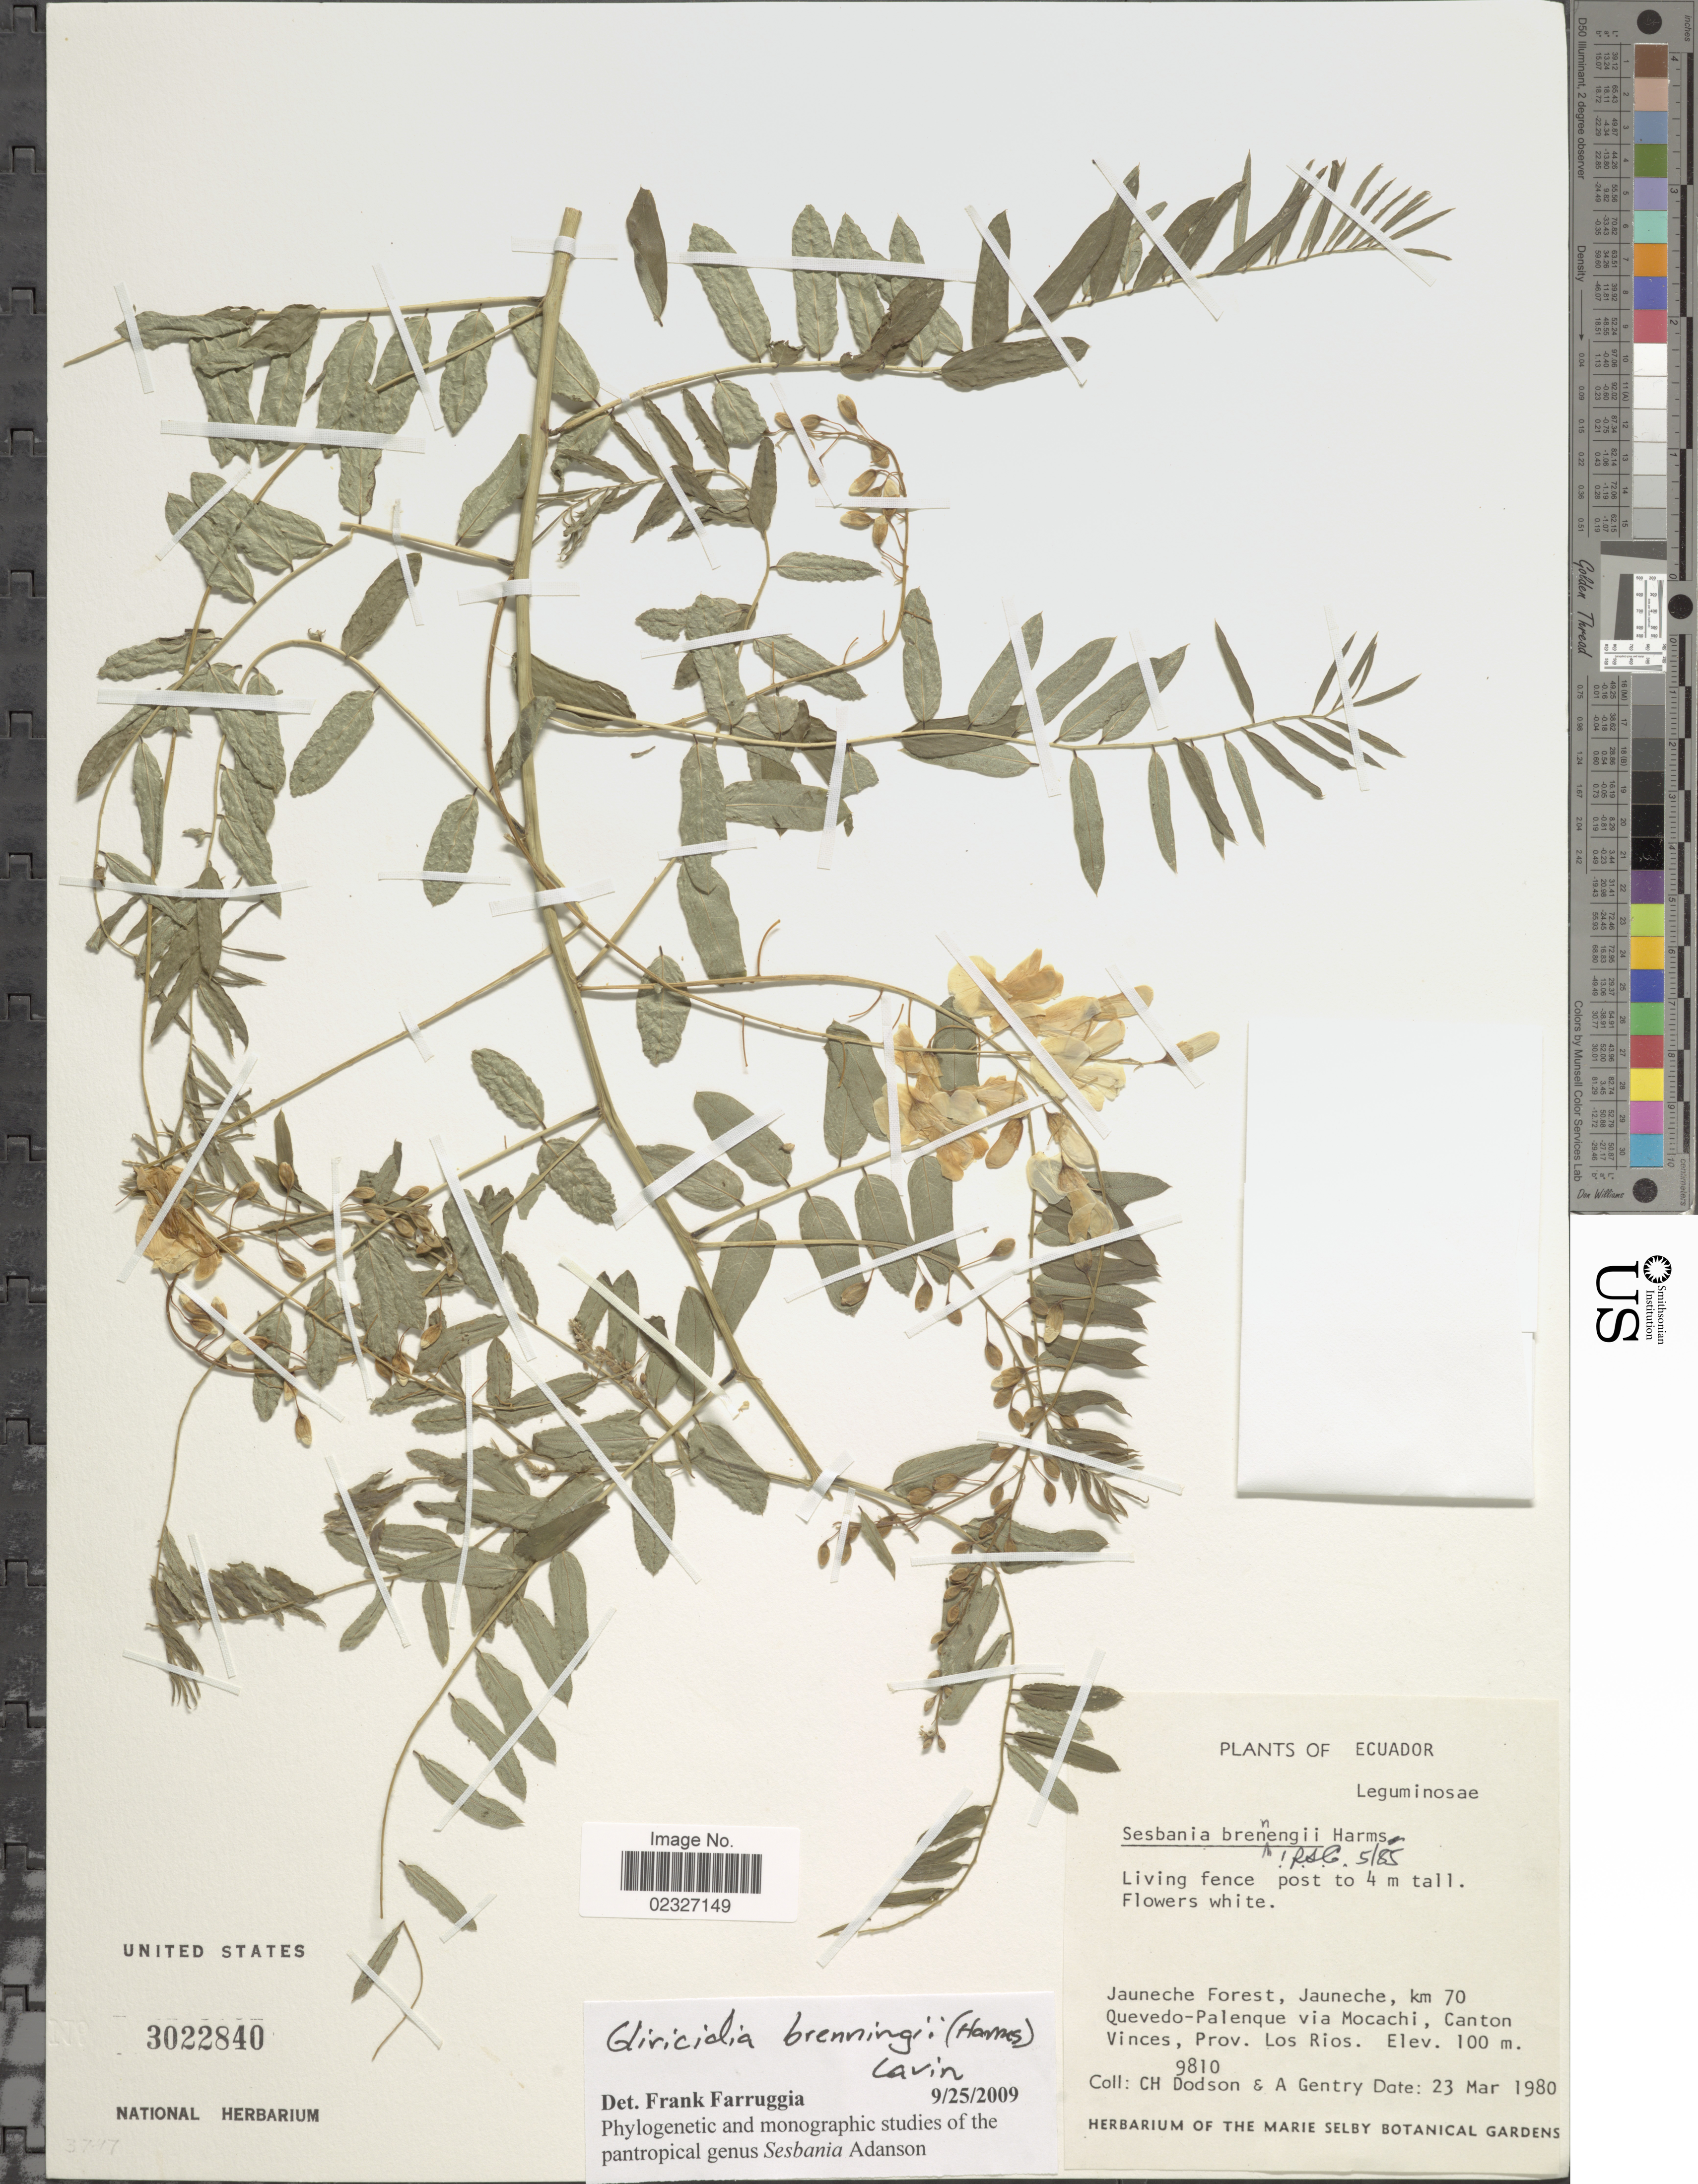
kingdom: Plantae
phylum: Tracheophyta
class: Magnoliopsida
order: Fabales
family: Fabaceae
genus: Gliricidia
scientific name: Gliricidia brenningii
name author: (Harms) Lavin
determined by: Farruggia, Frank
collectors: C. H. Dodson & A. H. Gentry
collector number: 9810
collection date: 1980-03-23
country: Ecuador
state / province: Los Ríos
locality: Jauneche Forest, Jauneche, km 70 Quevedo-Palenque via Mocachi, Canton Vinces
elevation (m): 100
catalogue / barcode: US 3022840